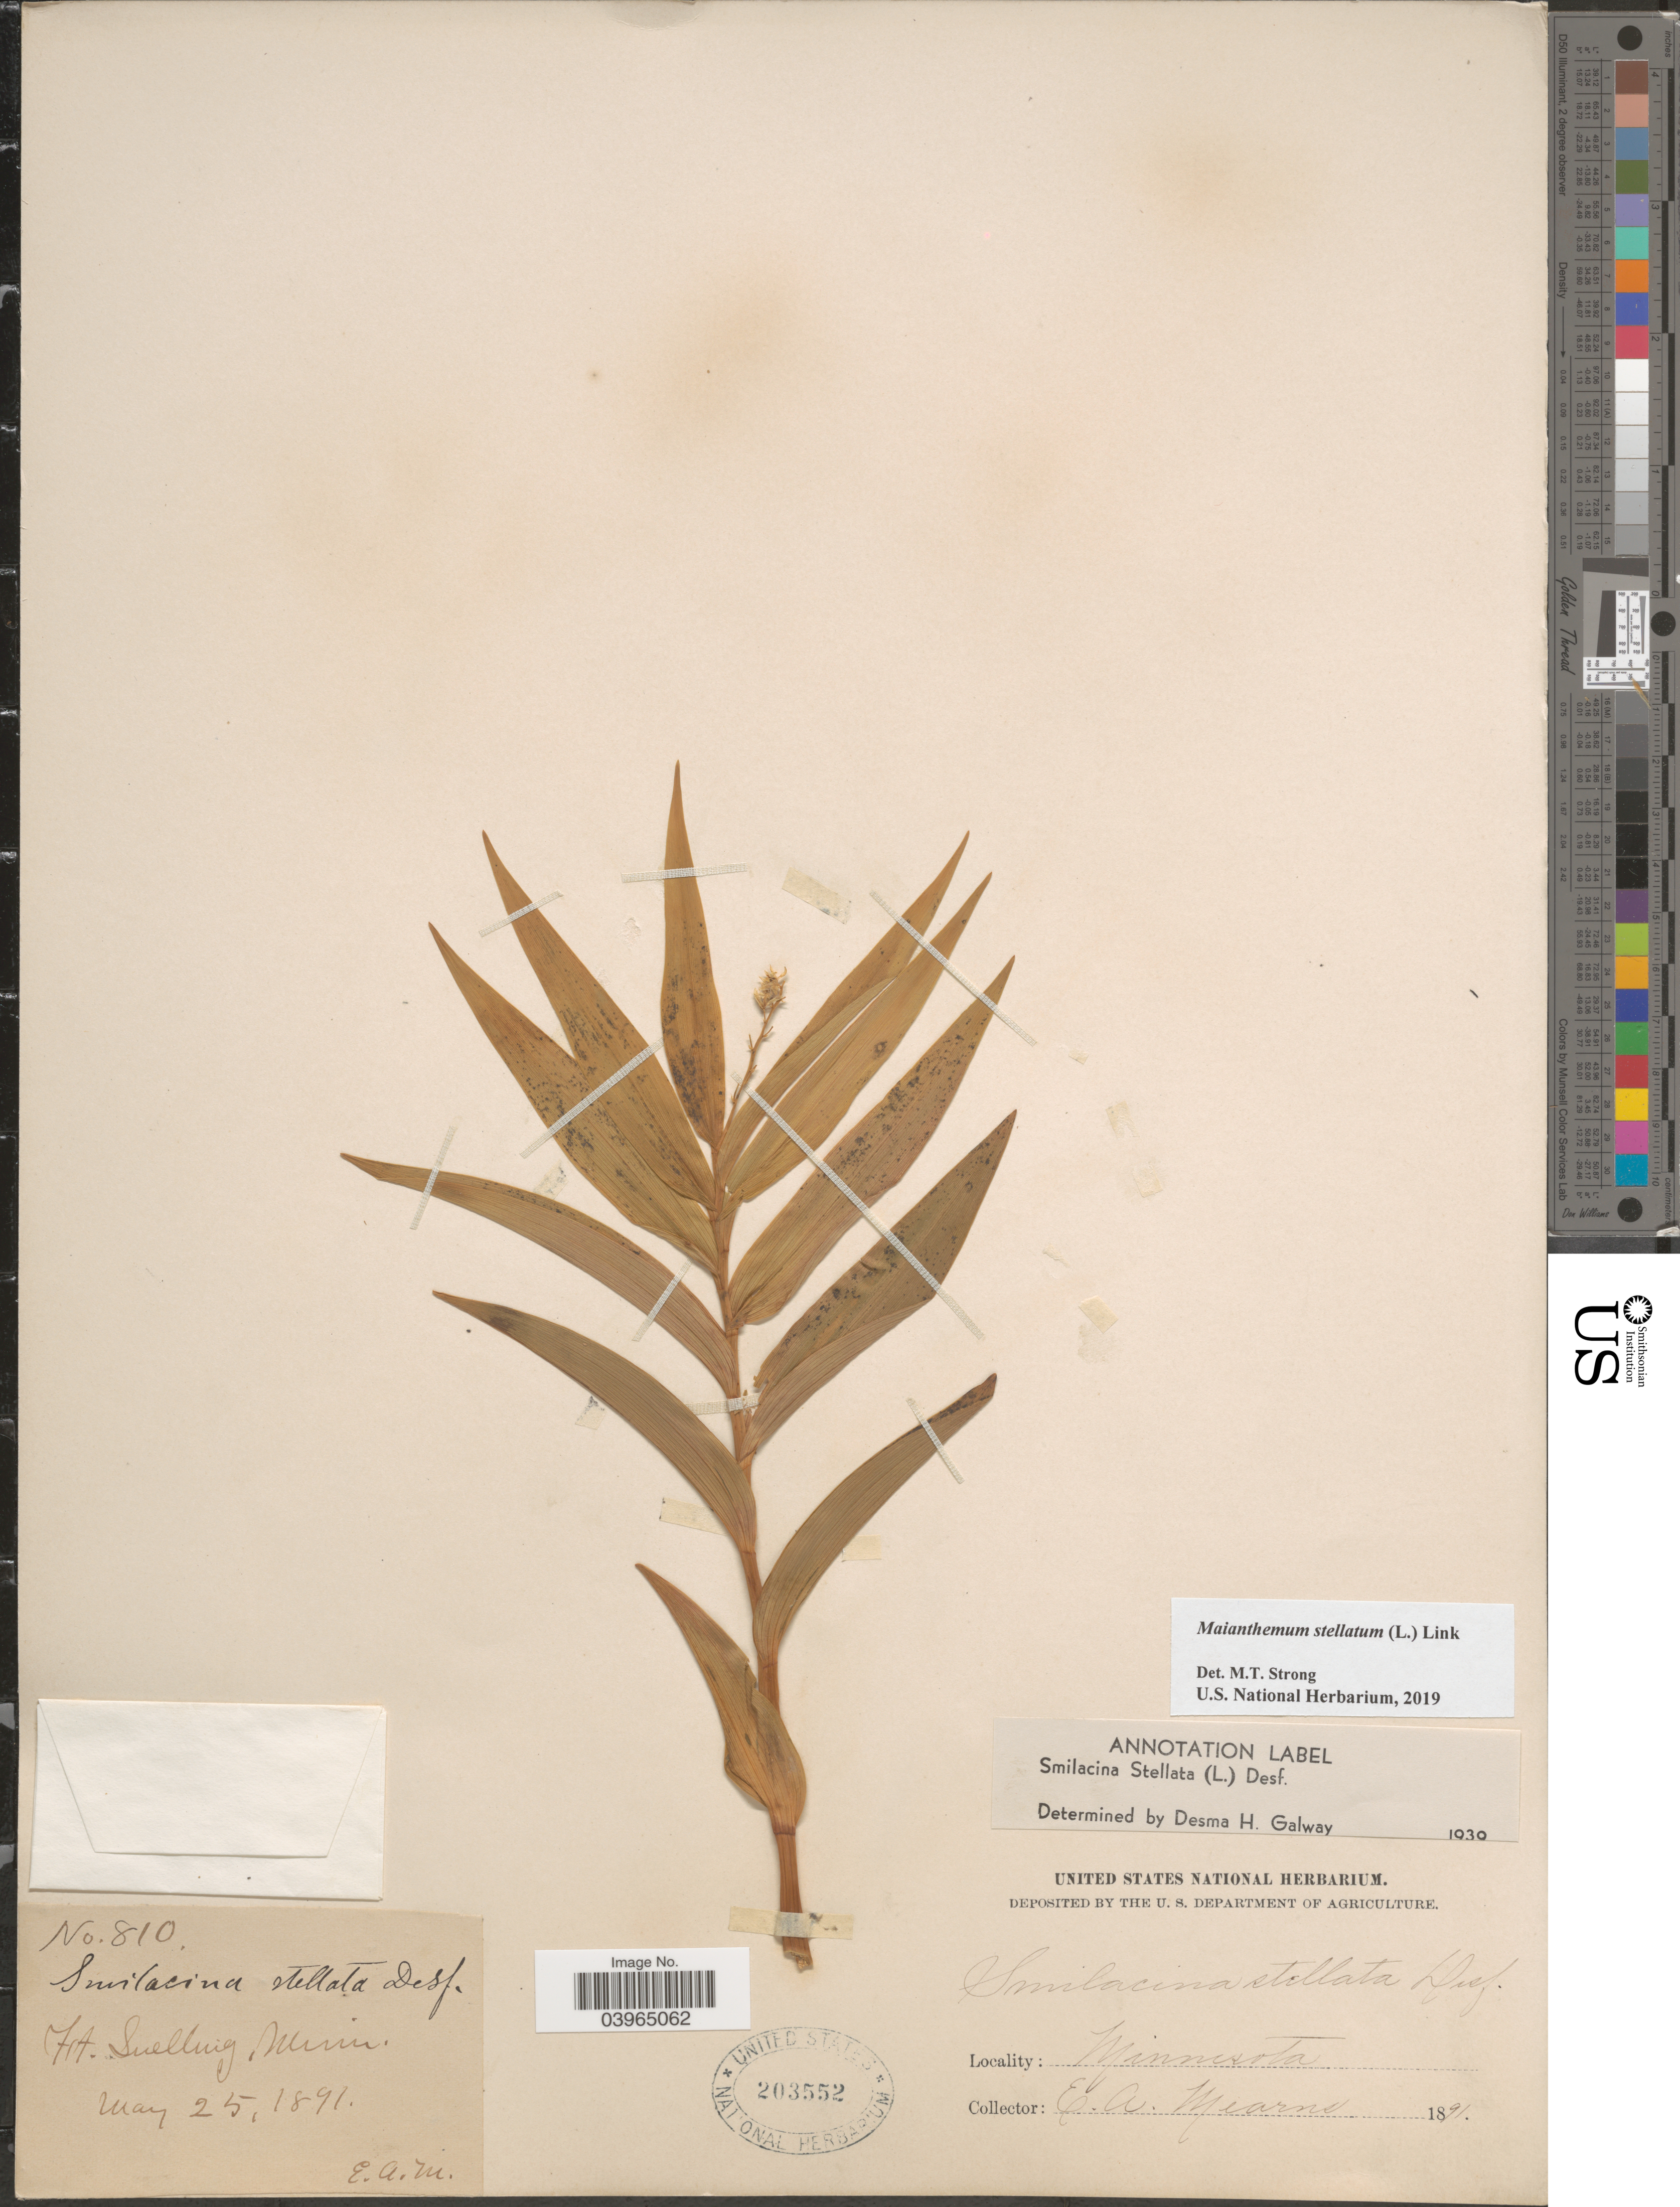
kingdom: Plantae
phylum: Tracheophyta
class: Liliopsida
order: Asparagales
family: Asparagaceae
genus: Maianthemum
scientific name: Maianthemum stellatum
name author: (L.) Link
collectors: E. A. Mearns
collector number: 810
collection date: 1891-05-25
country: United States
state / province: Minnesota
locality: Ft. Snelling.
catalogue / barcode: US 203552